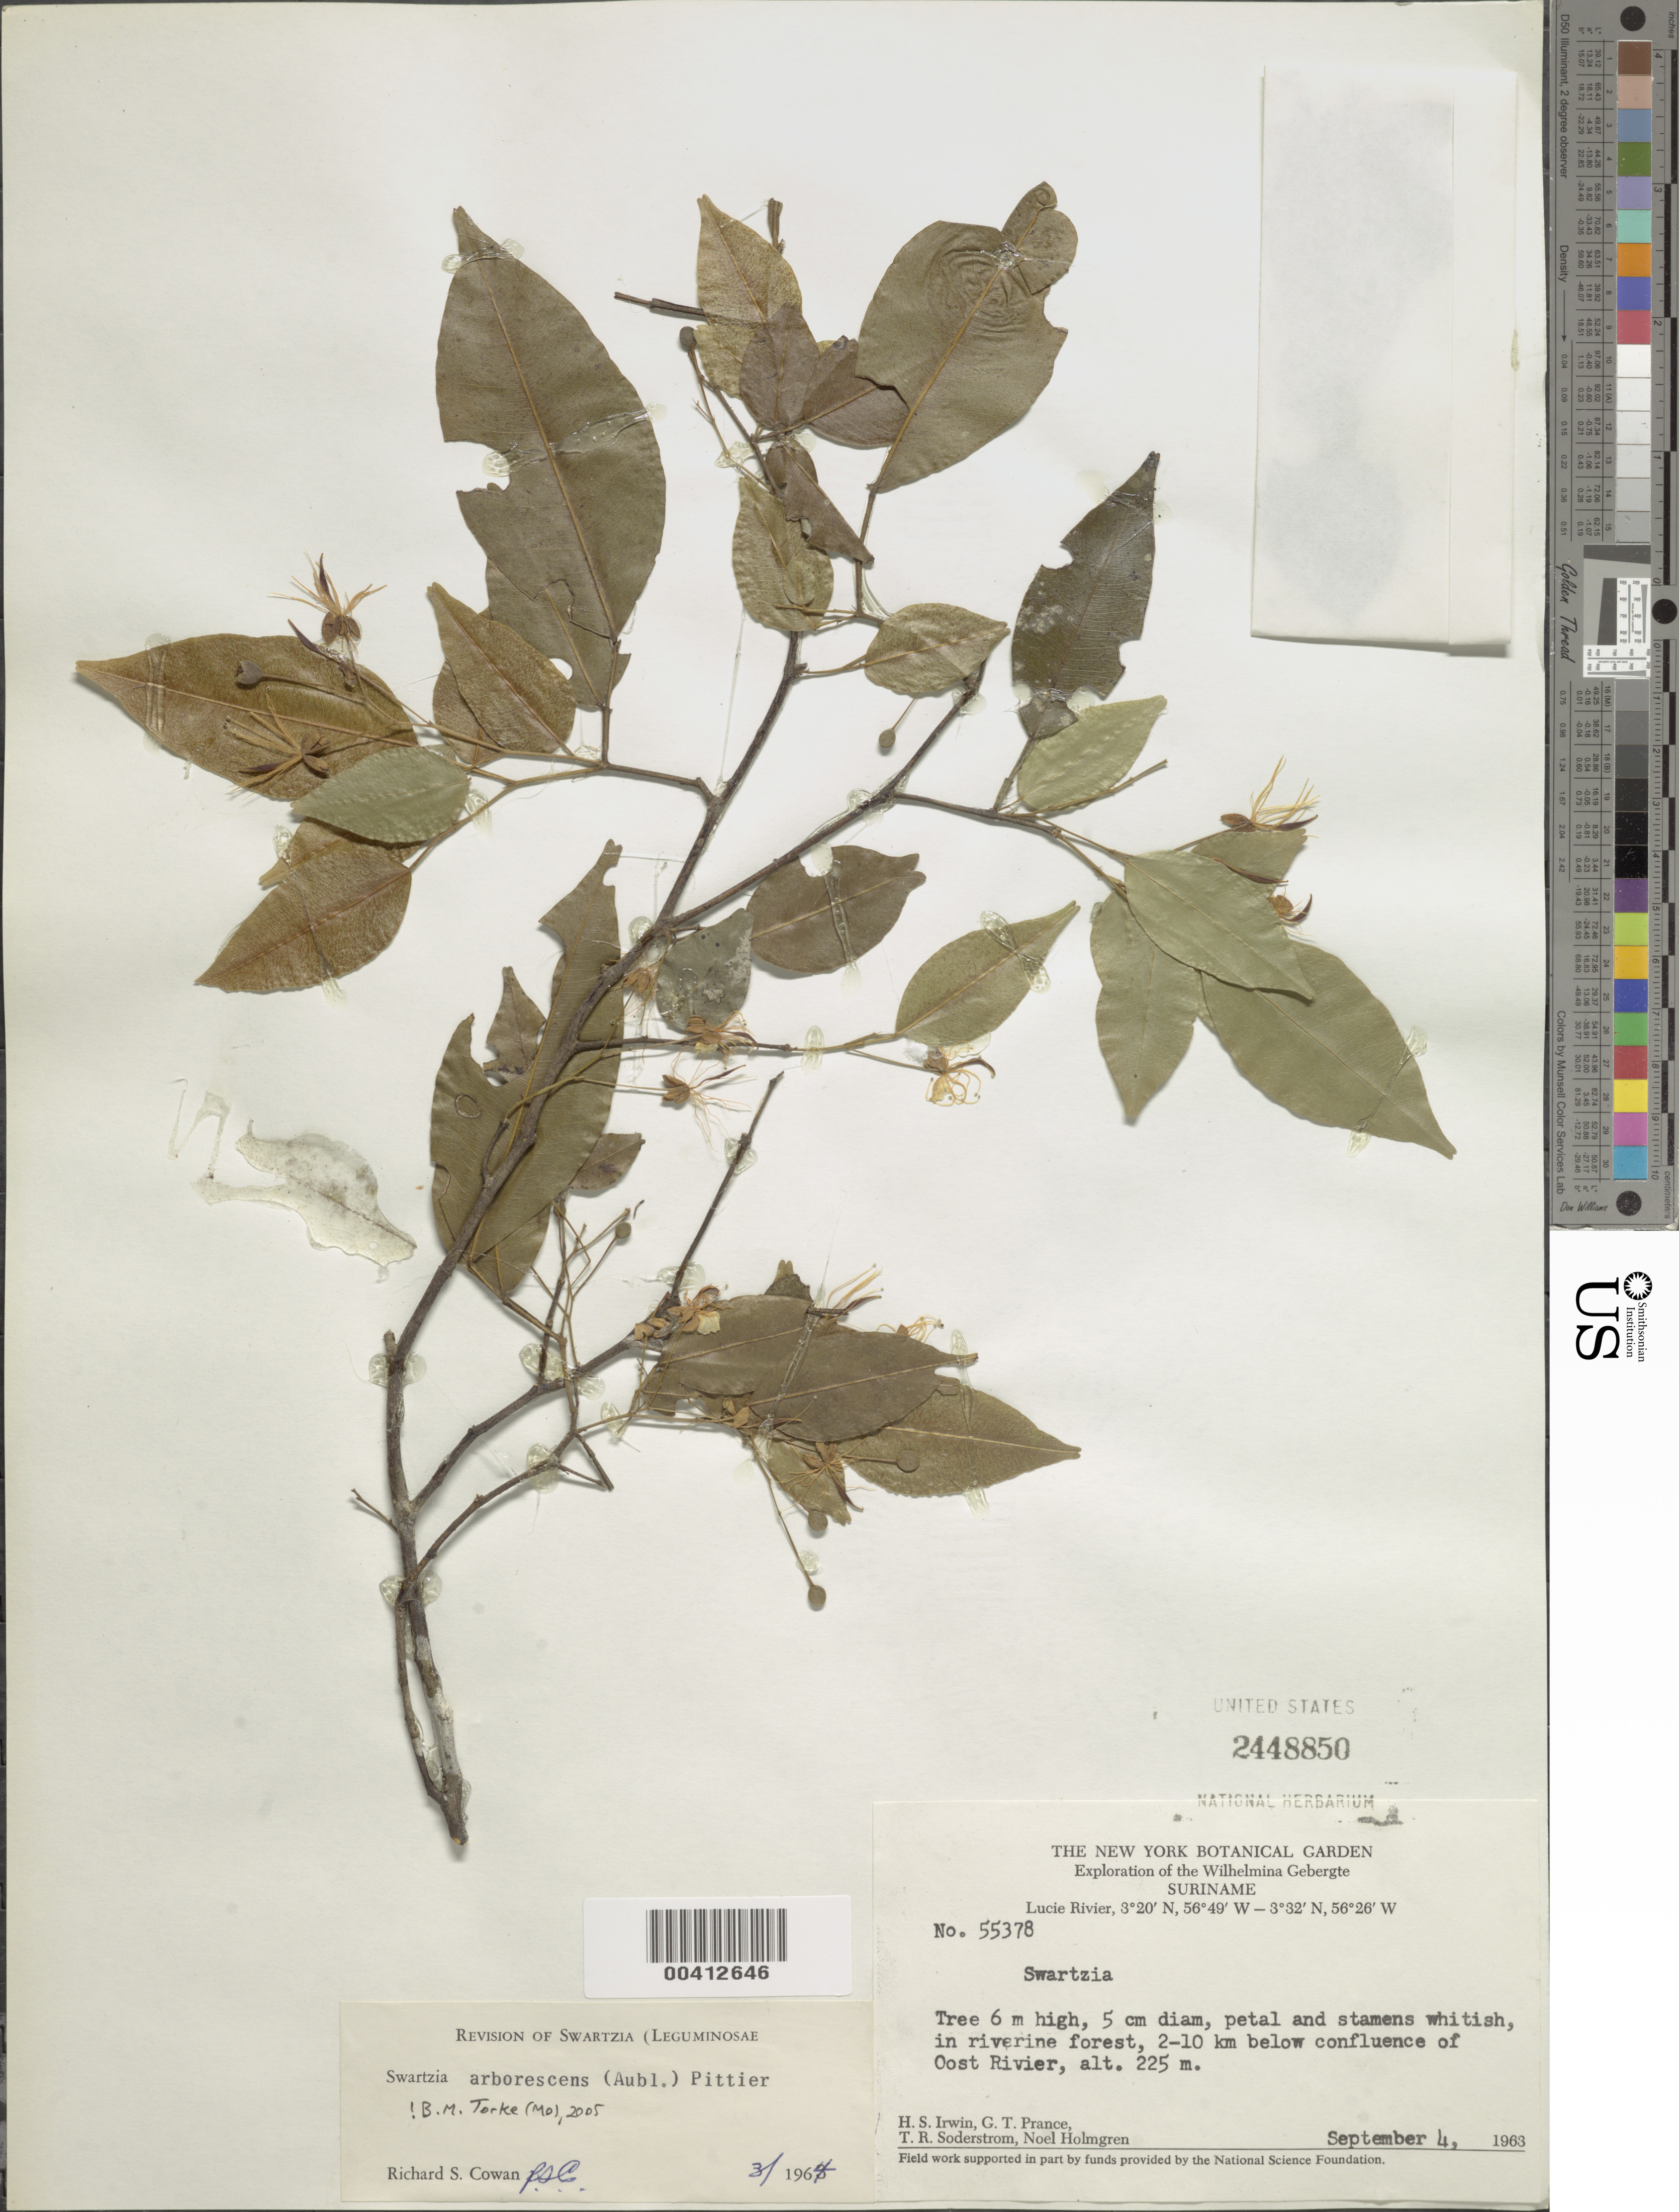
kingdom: Plantae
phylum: Tracheophyta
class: Magnoliopsida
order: Fabales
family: Fabaceae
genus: Swartzia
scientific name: Swartzia arborescens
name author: (Aubl.) Pittier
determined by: Cowan, R. S.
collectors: H. Irwin, G. T. Prance, T. R. Soderstrom & N. H. Holmgren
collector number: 55378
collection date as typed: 04 Sep 1963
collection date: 1963-09-04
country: Suriname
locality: Lucie river, 2- 10 km below confluence of oost river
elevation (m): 225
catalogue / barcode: US 2448850